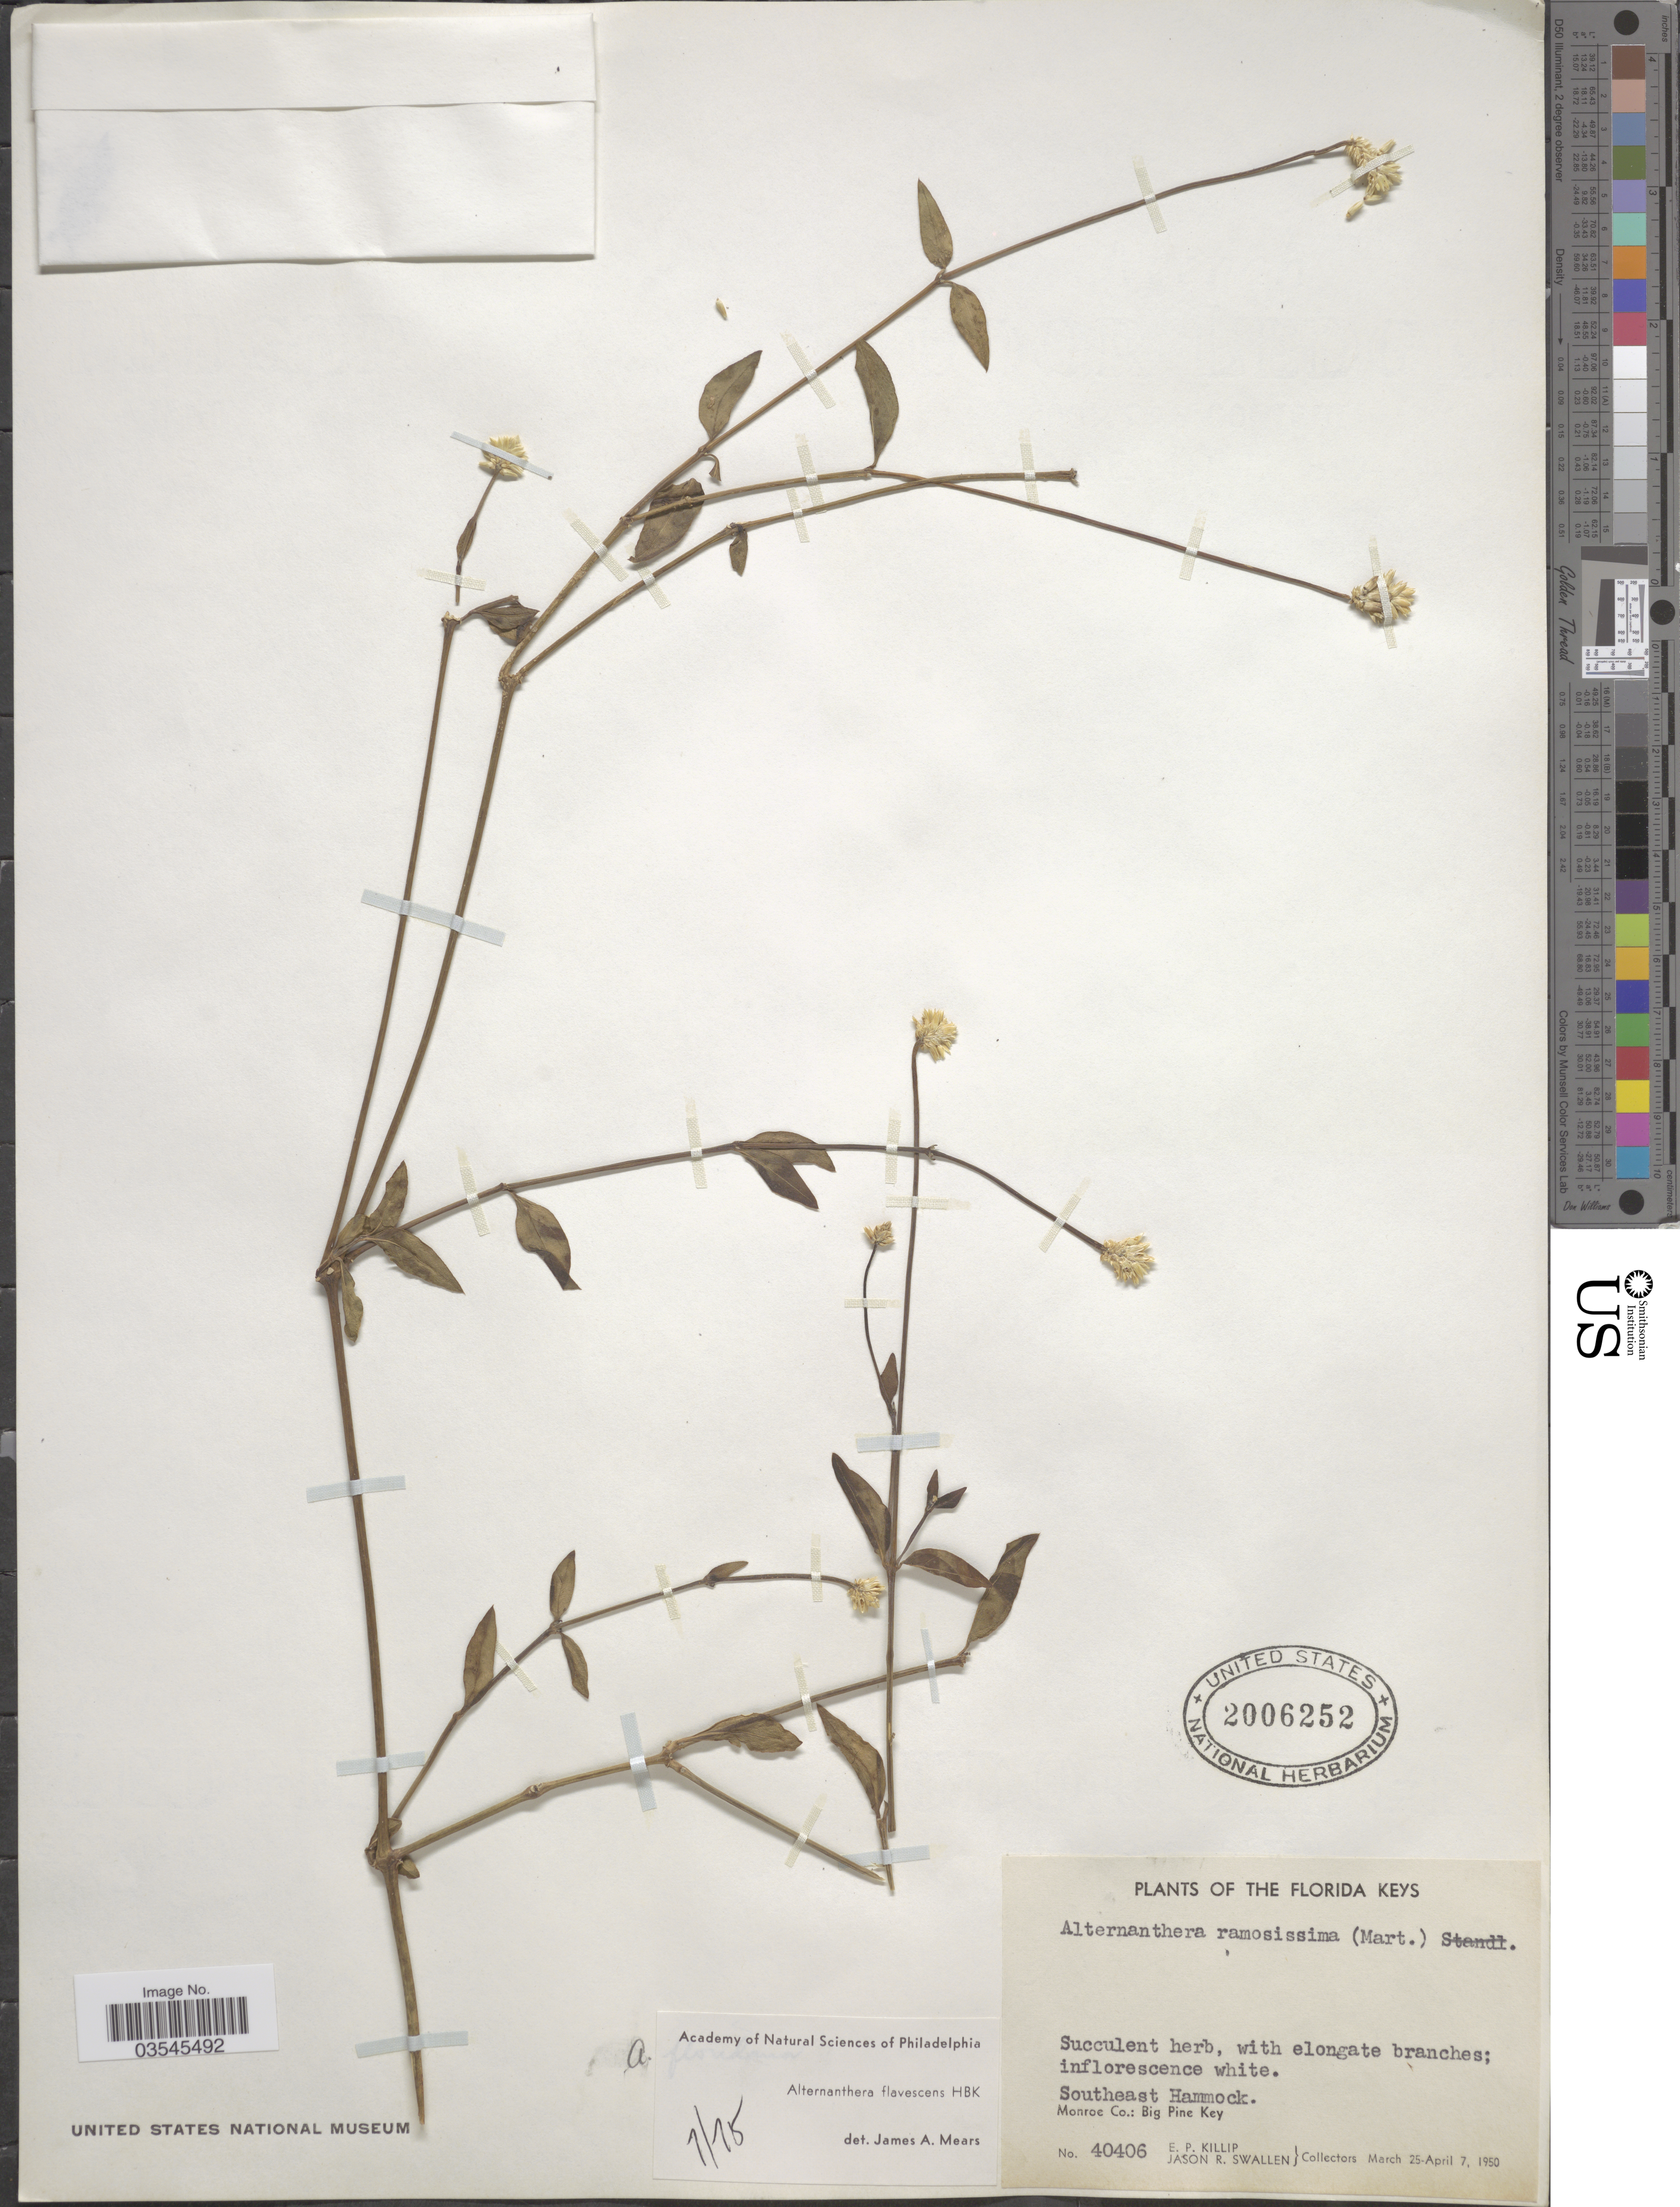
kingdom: Plantae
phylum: Tracheophyta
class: Magnoliopsida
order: Caryophyllales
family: Amaranthaceae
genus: Alternanthera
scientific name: Alternanthera flavescens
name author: Kunth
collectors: E. P. Killip & J. R. Swallen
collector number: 40406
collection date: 1950-03-25/1950-04-07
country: United States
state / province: Florida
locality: The Florida Keys. Southeast Hammock. Monroe Co.: Big Pine Key.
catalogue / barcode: US 2006252